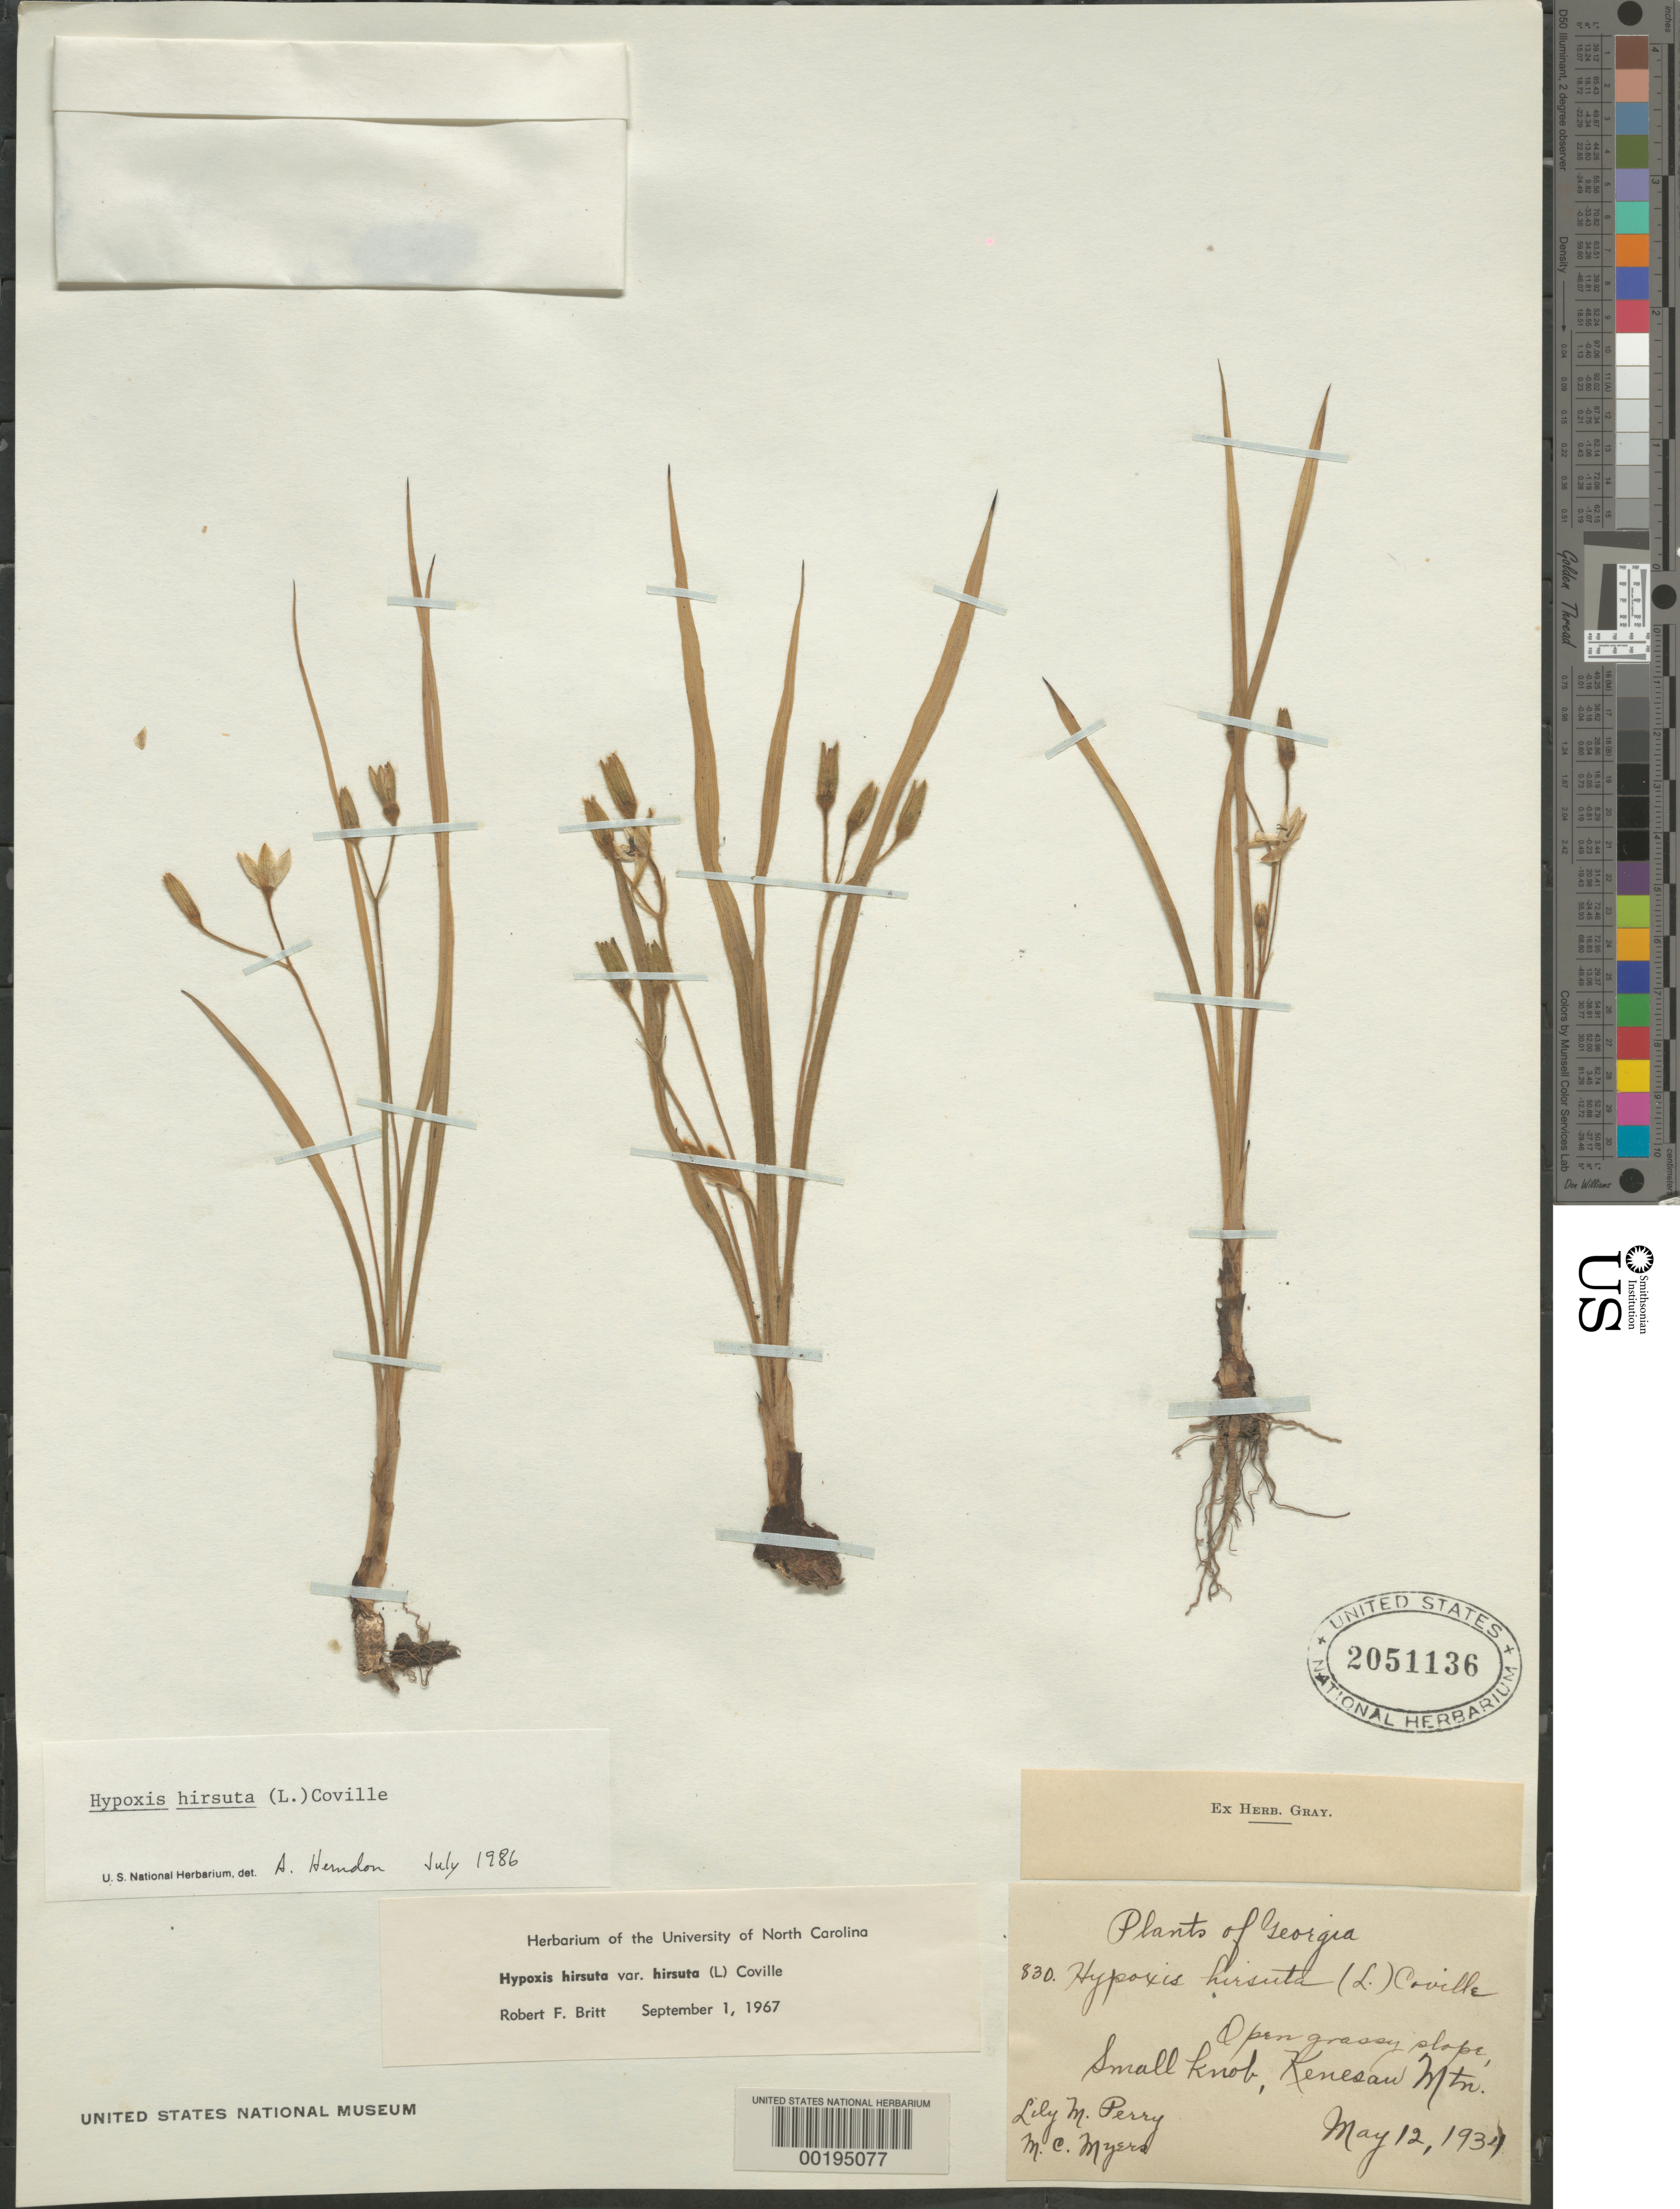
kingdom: Plantae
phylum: Tracheophyta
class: Liliopsida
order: Asparagales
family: Hypoxidaceae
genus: Hypoxis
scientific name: Hypoxis hirsuta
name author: (L.) Coville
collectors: L. M. Perry & M. Myers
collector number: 830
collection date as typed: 12 May 1934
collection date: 1934-05-12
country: United States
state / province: Georgia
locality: Small knob, kenesaw mountains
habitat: Open grassy slope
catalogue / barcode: US 2051136